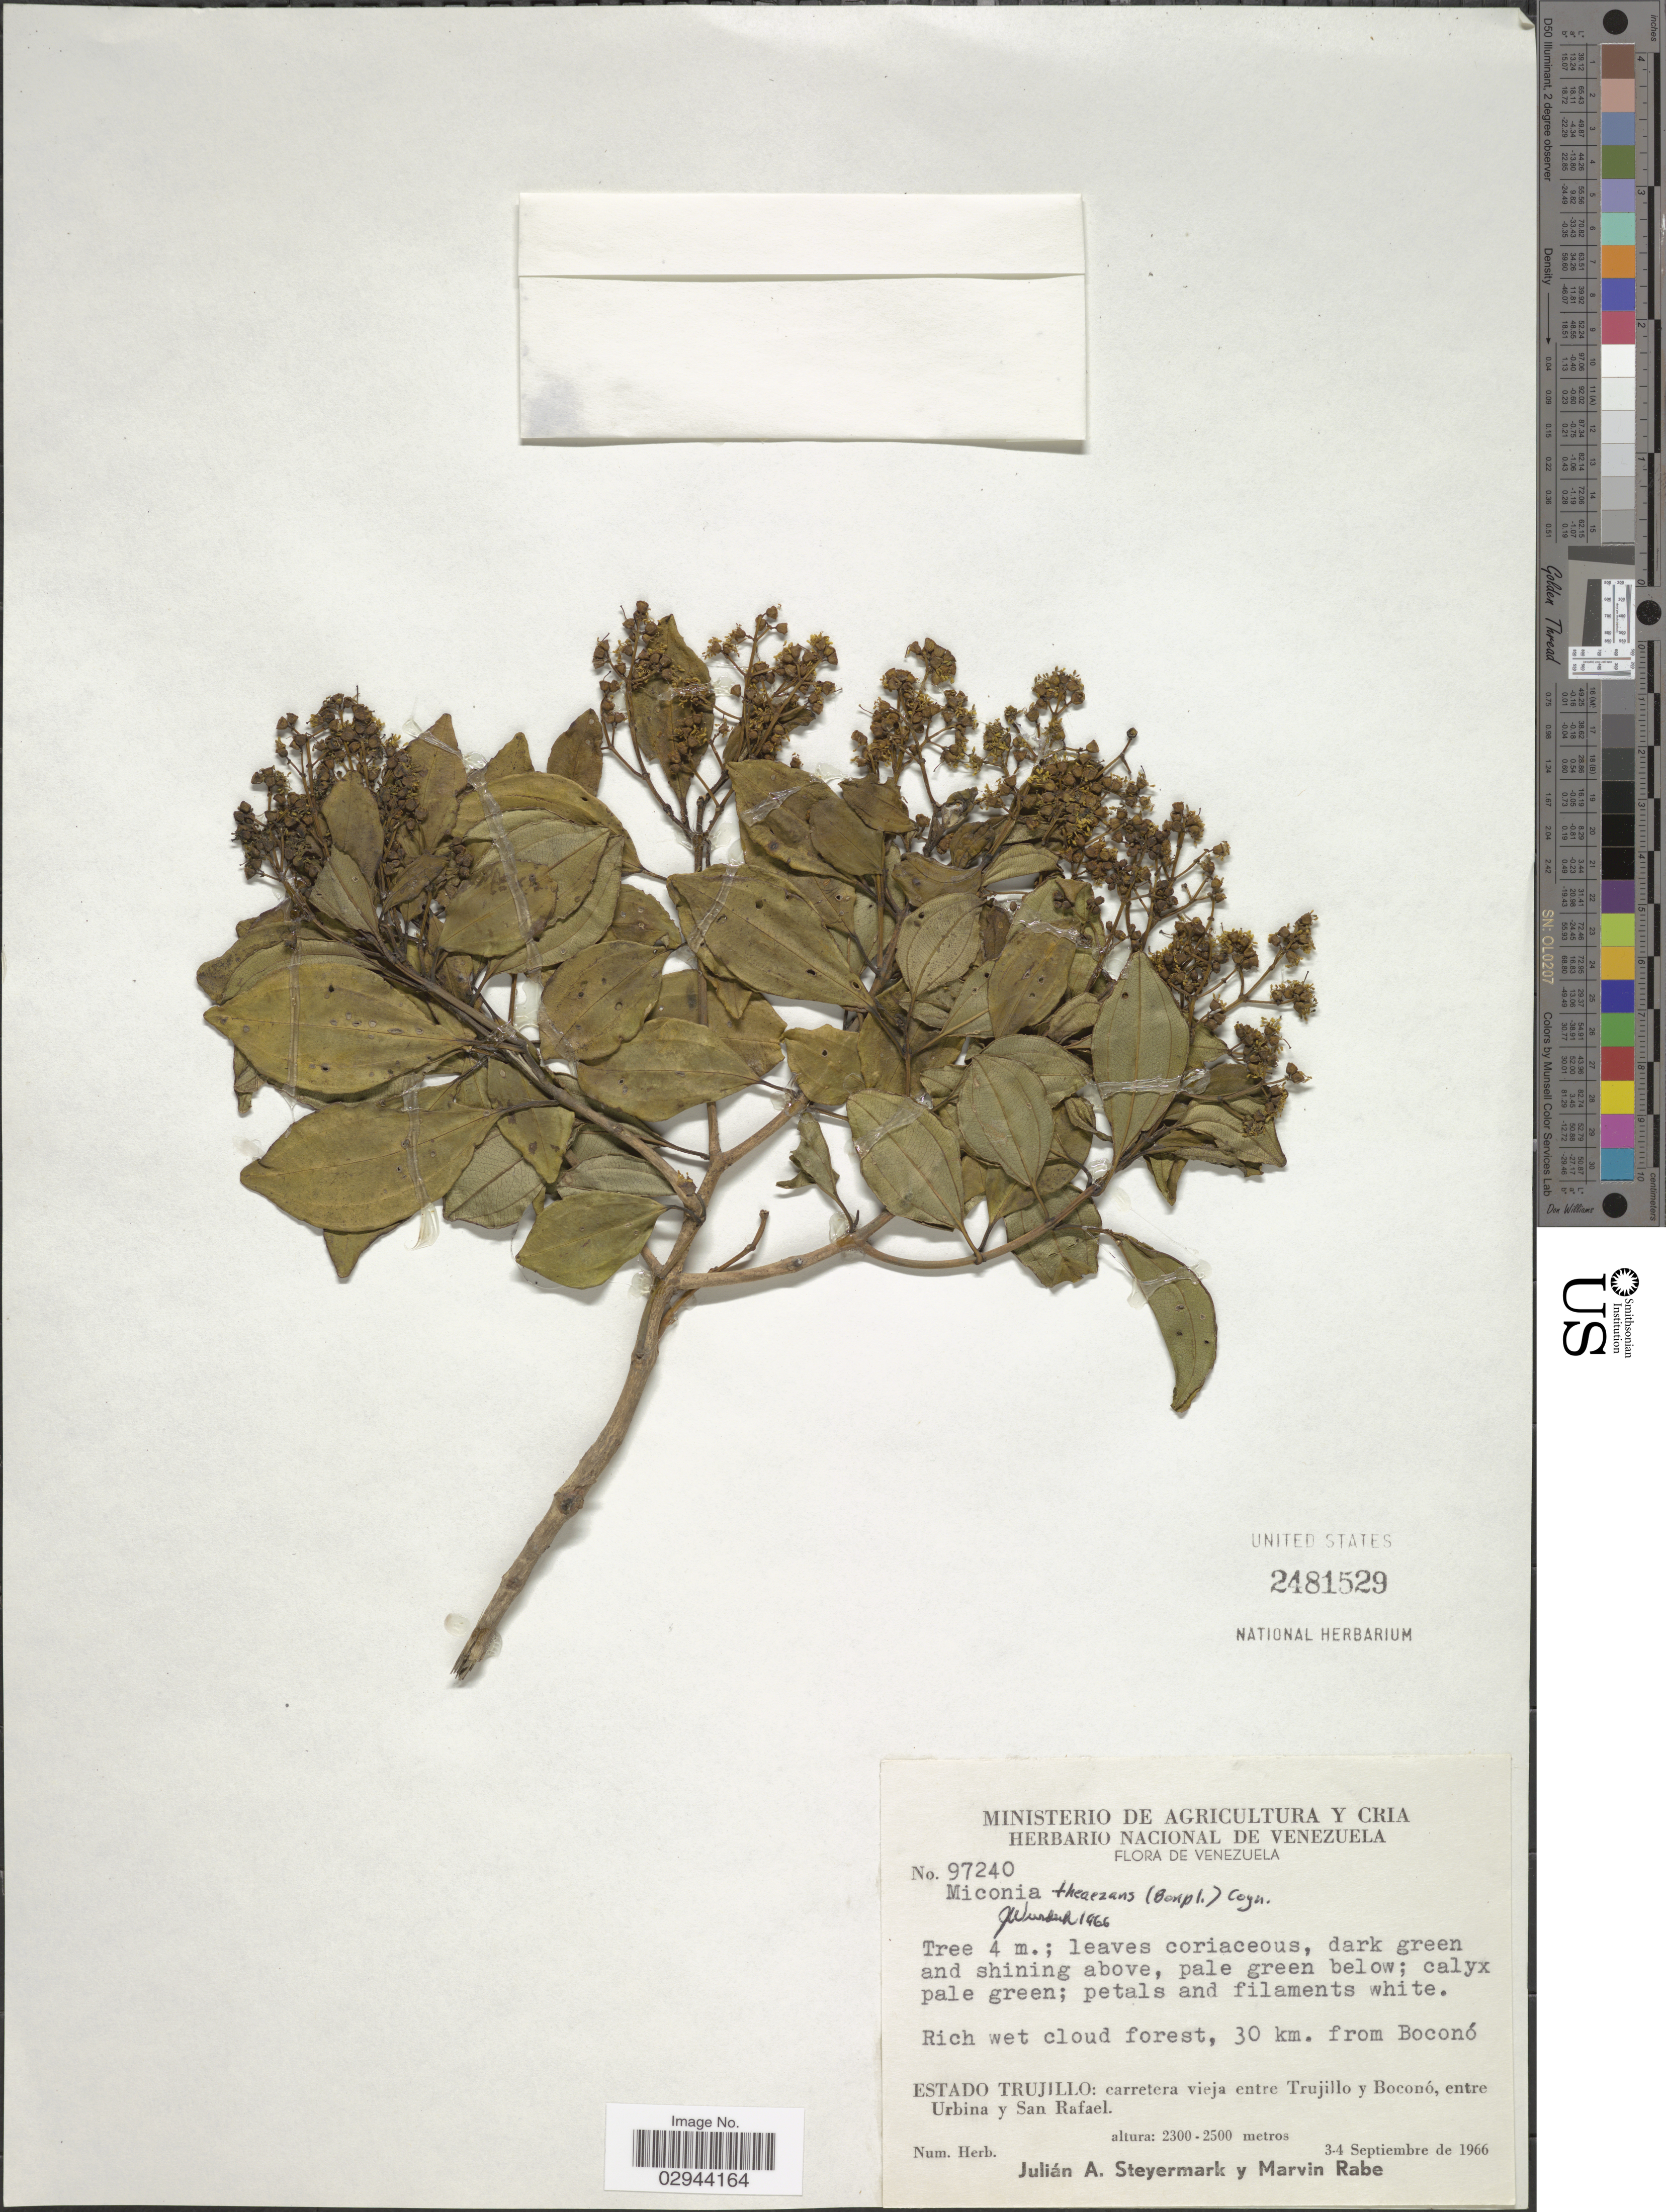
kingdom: Plantae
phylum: Tracheophyta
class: Magnoliopsida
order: Myrtales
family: Melastomataceae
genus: Miconia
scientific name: Miconia theizans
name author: (Bonpl.) Cogn.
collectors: J. Steyermark & M. Rabe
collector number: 97240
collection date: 1966-09-03/1966-09-04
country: Venezuela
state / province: Trujillo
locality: Rich wet cloud forest, 30 km. from Boconó, Carretera vieja entre Trujillo y Boconó, entre Urbina y San Rafael.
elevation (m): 2300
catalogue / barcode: US 2481529